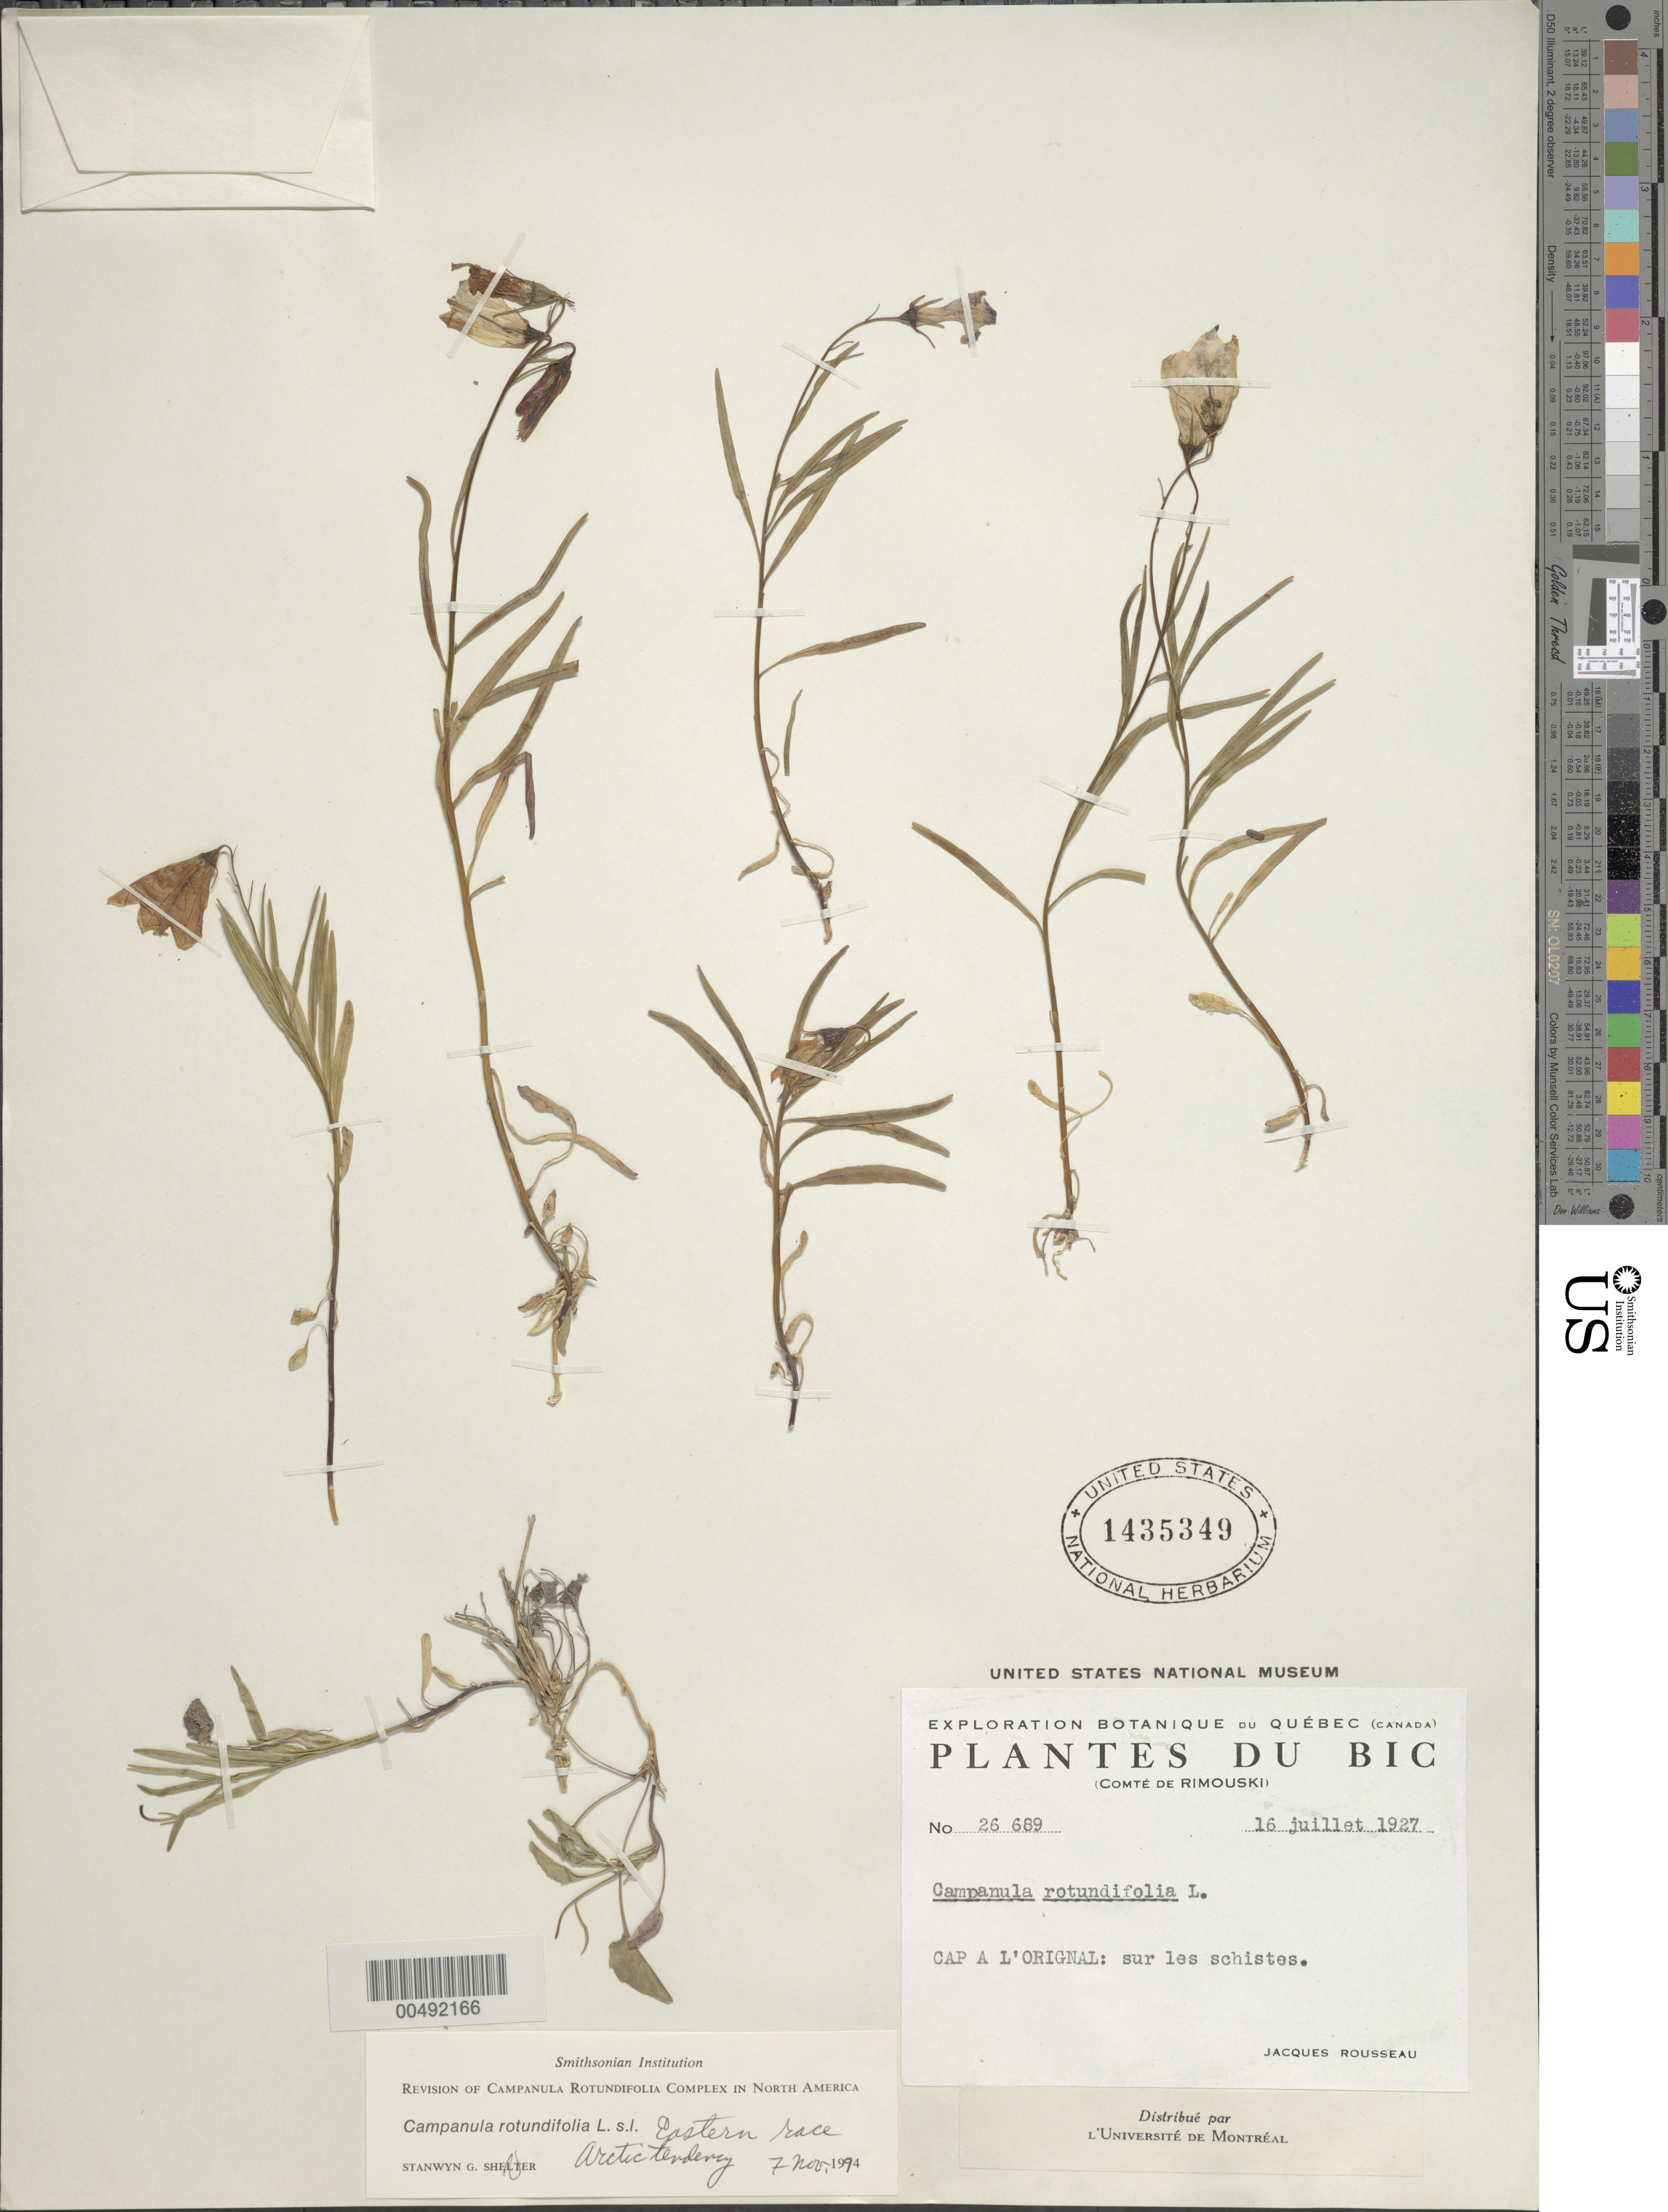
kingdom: Plantae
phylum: Tracheophyta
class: Magnoliopsida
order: Asterales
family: Campanulaceae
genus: Campanula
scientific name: Campanula rotundifolia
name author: L.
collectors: J. Rousseau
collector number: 26689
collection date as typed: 16 Jul 1927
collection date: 1927-07-16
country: Canada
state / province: Quebec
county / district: Rimouski-Neigette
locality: Bic, Cap a l'Original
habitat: sur les schistes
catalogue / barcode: US 1435349